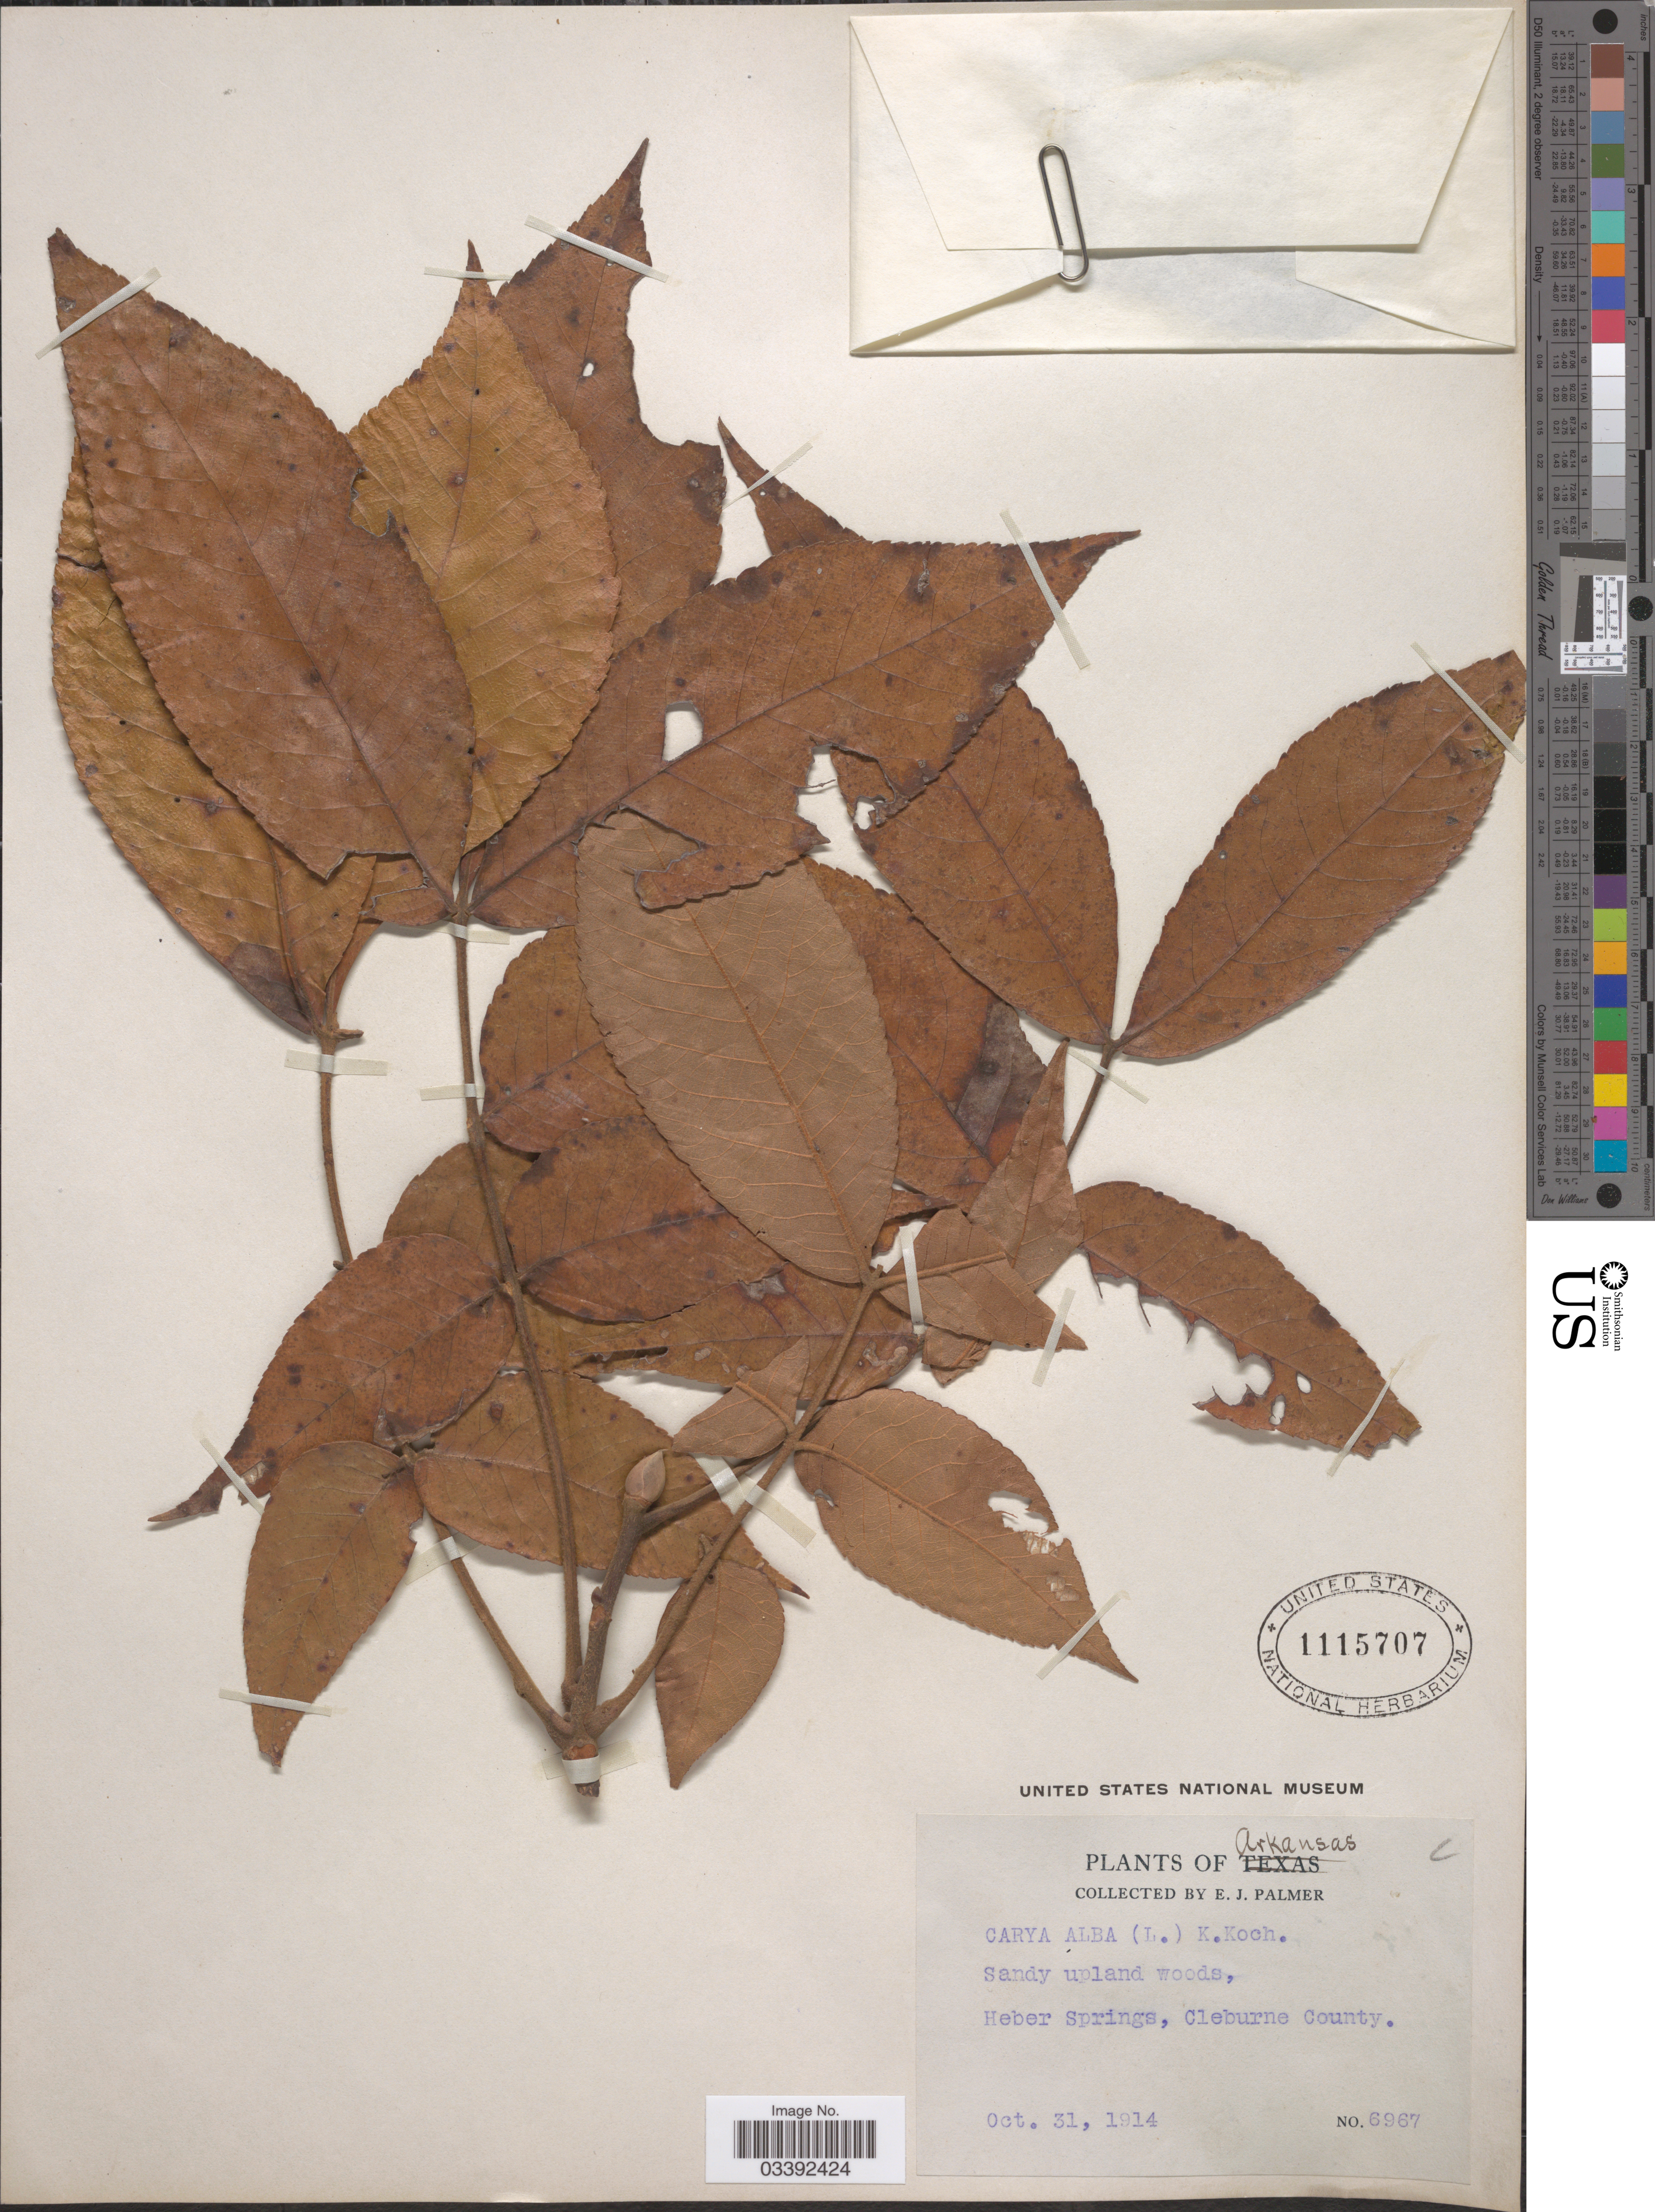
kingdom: Plantae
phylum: Tracheophyta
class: Magnoliopsida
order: Fagales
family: Juglandaceae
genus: Carya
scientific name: Carya tomentosa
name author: (Lam.) Nutt.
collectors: E. J. Palmer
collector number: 6967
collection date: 1914-10-31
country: United States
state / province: Arkansas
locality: Heber Springs, Cleburne County.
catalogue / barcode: US 1115707